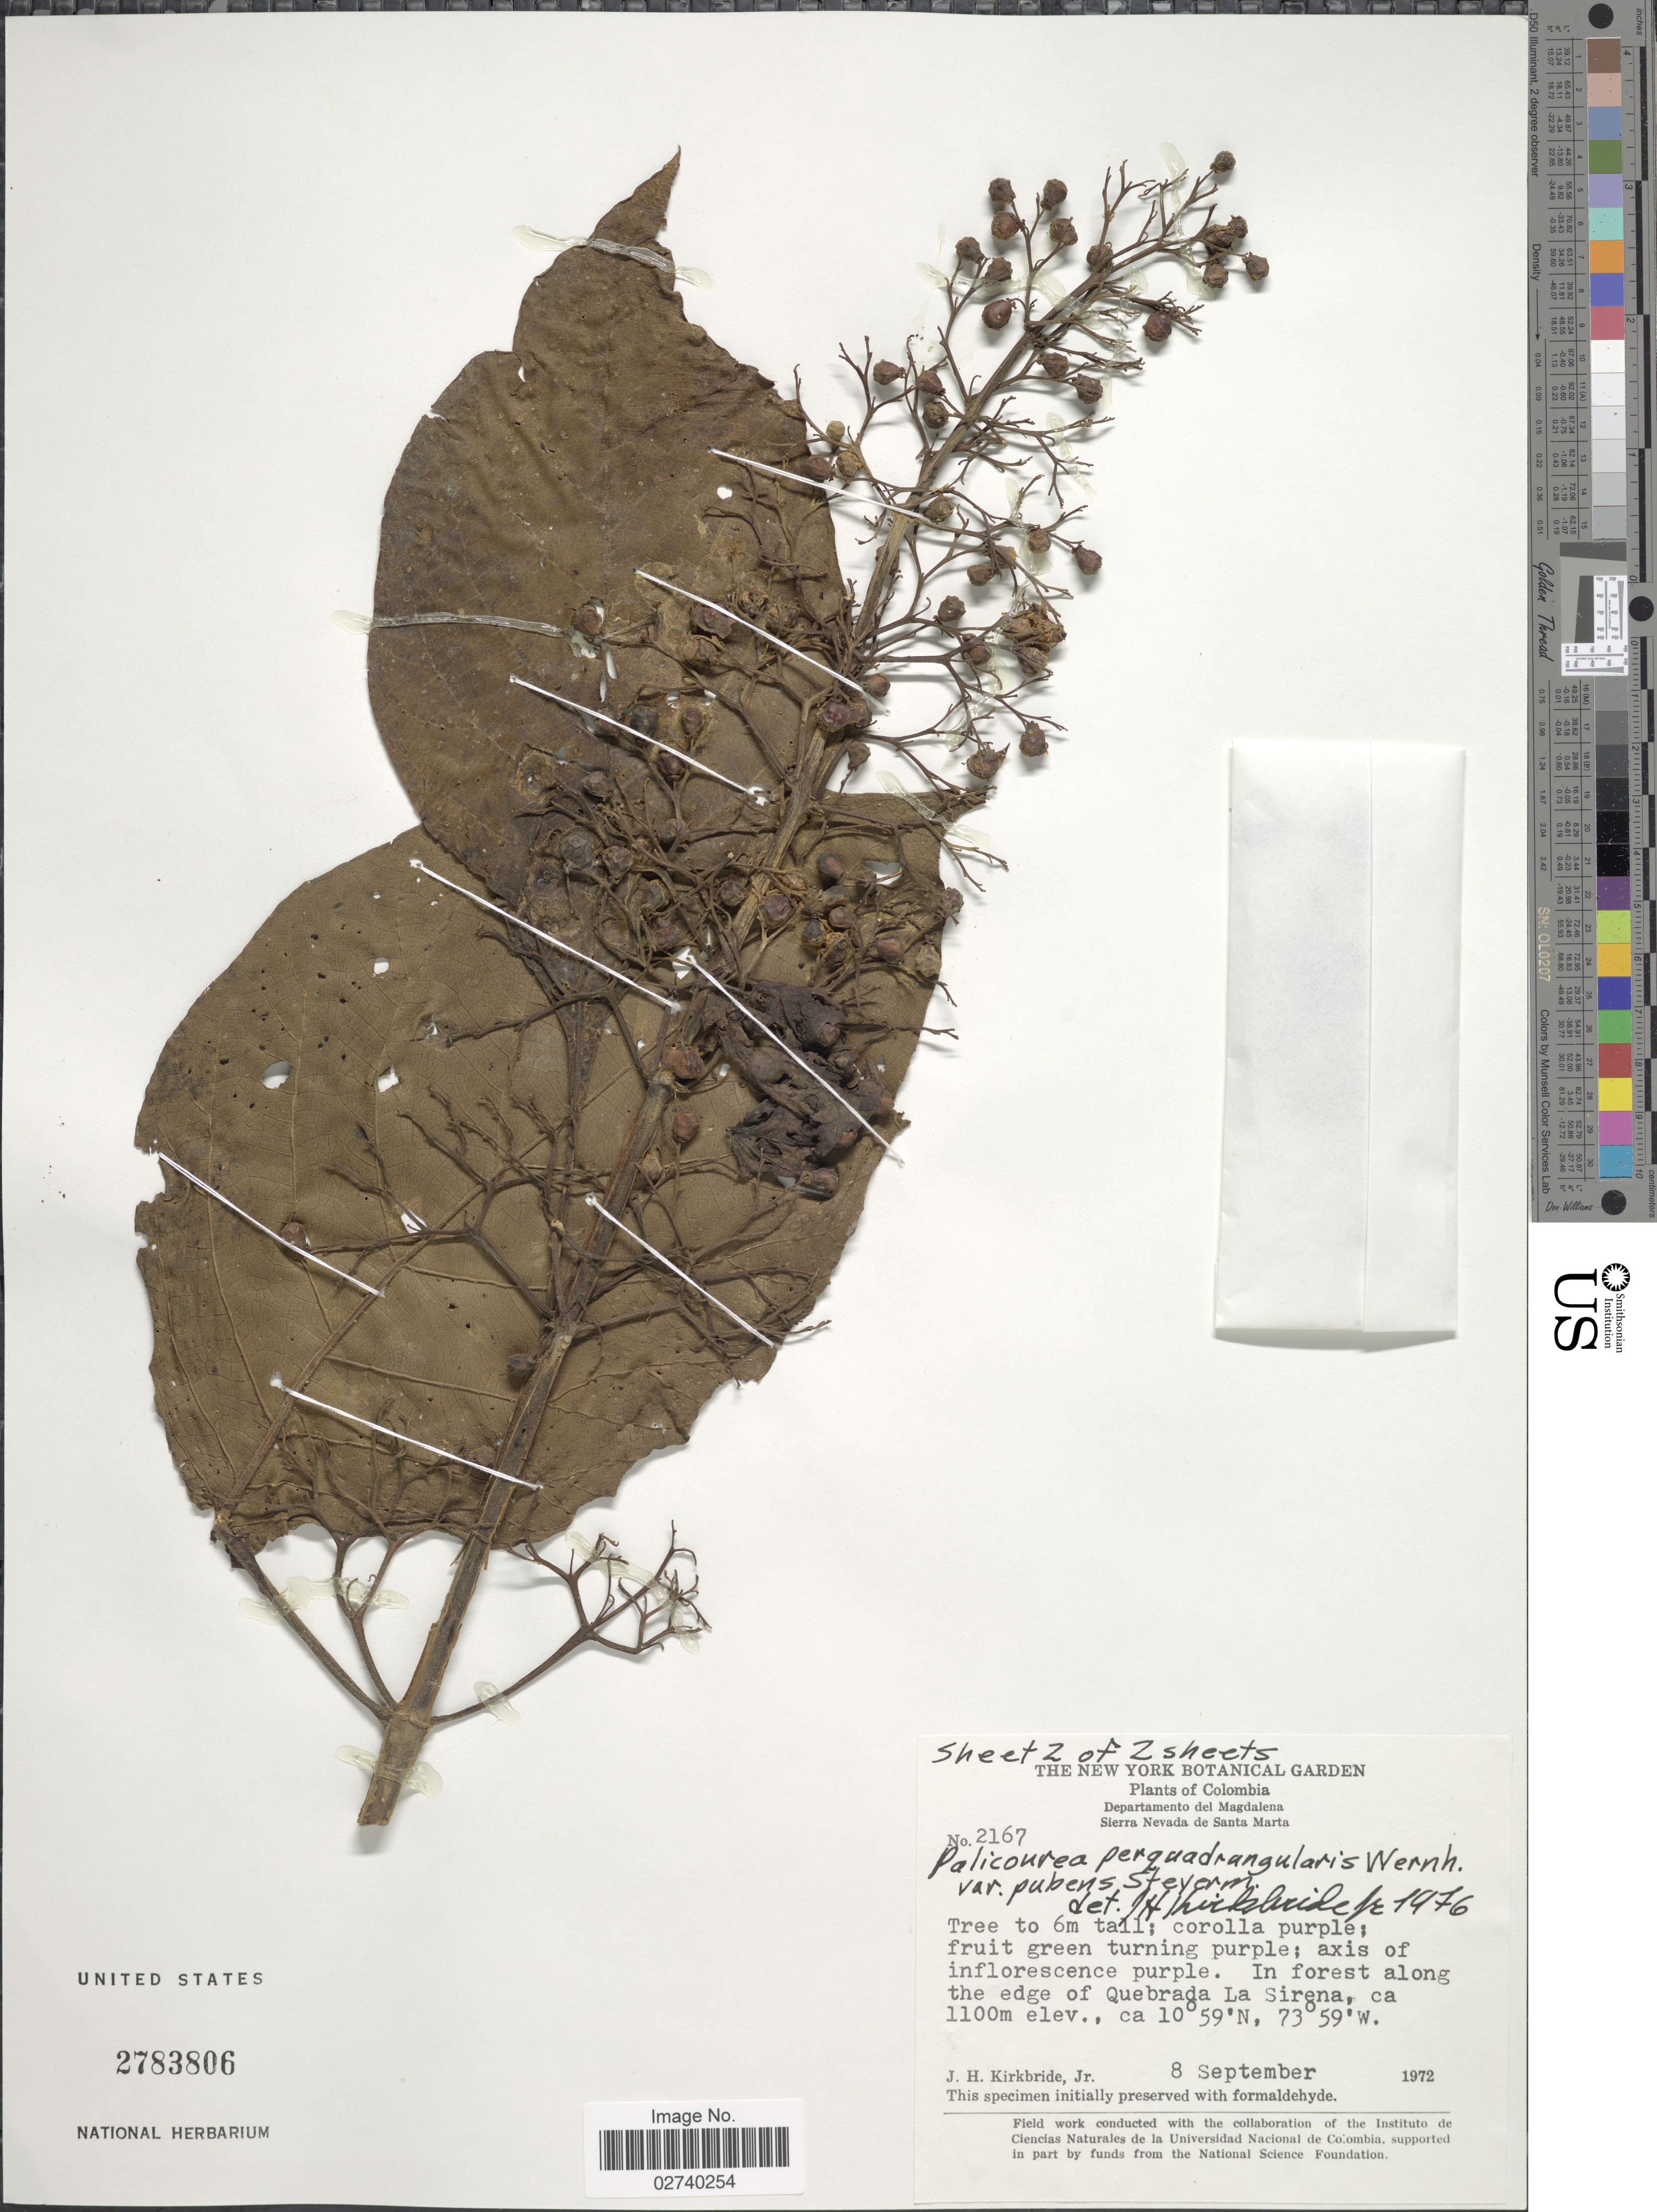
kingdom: Plantae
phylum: Tracheophyta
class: Magnoliopsida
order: Gentianales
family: Rubiaceae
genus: Palicourea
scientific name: Palicourea perquadrangularis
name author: Wernham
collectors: J. H. Kirkbride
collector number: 2167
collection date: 1972-09-08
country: Colombia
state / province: Magdalena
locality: Sierra Nevada de Santa Marta, in forest along the edge of Quebrada La Sirena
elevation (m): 1100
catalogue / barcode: US 2783806